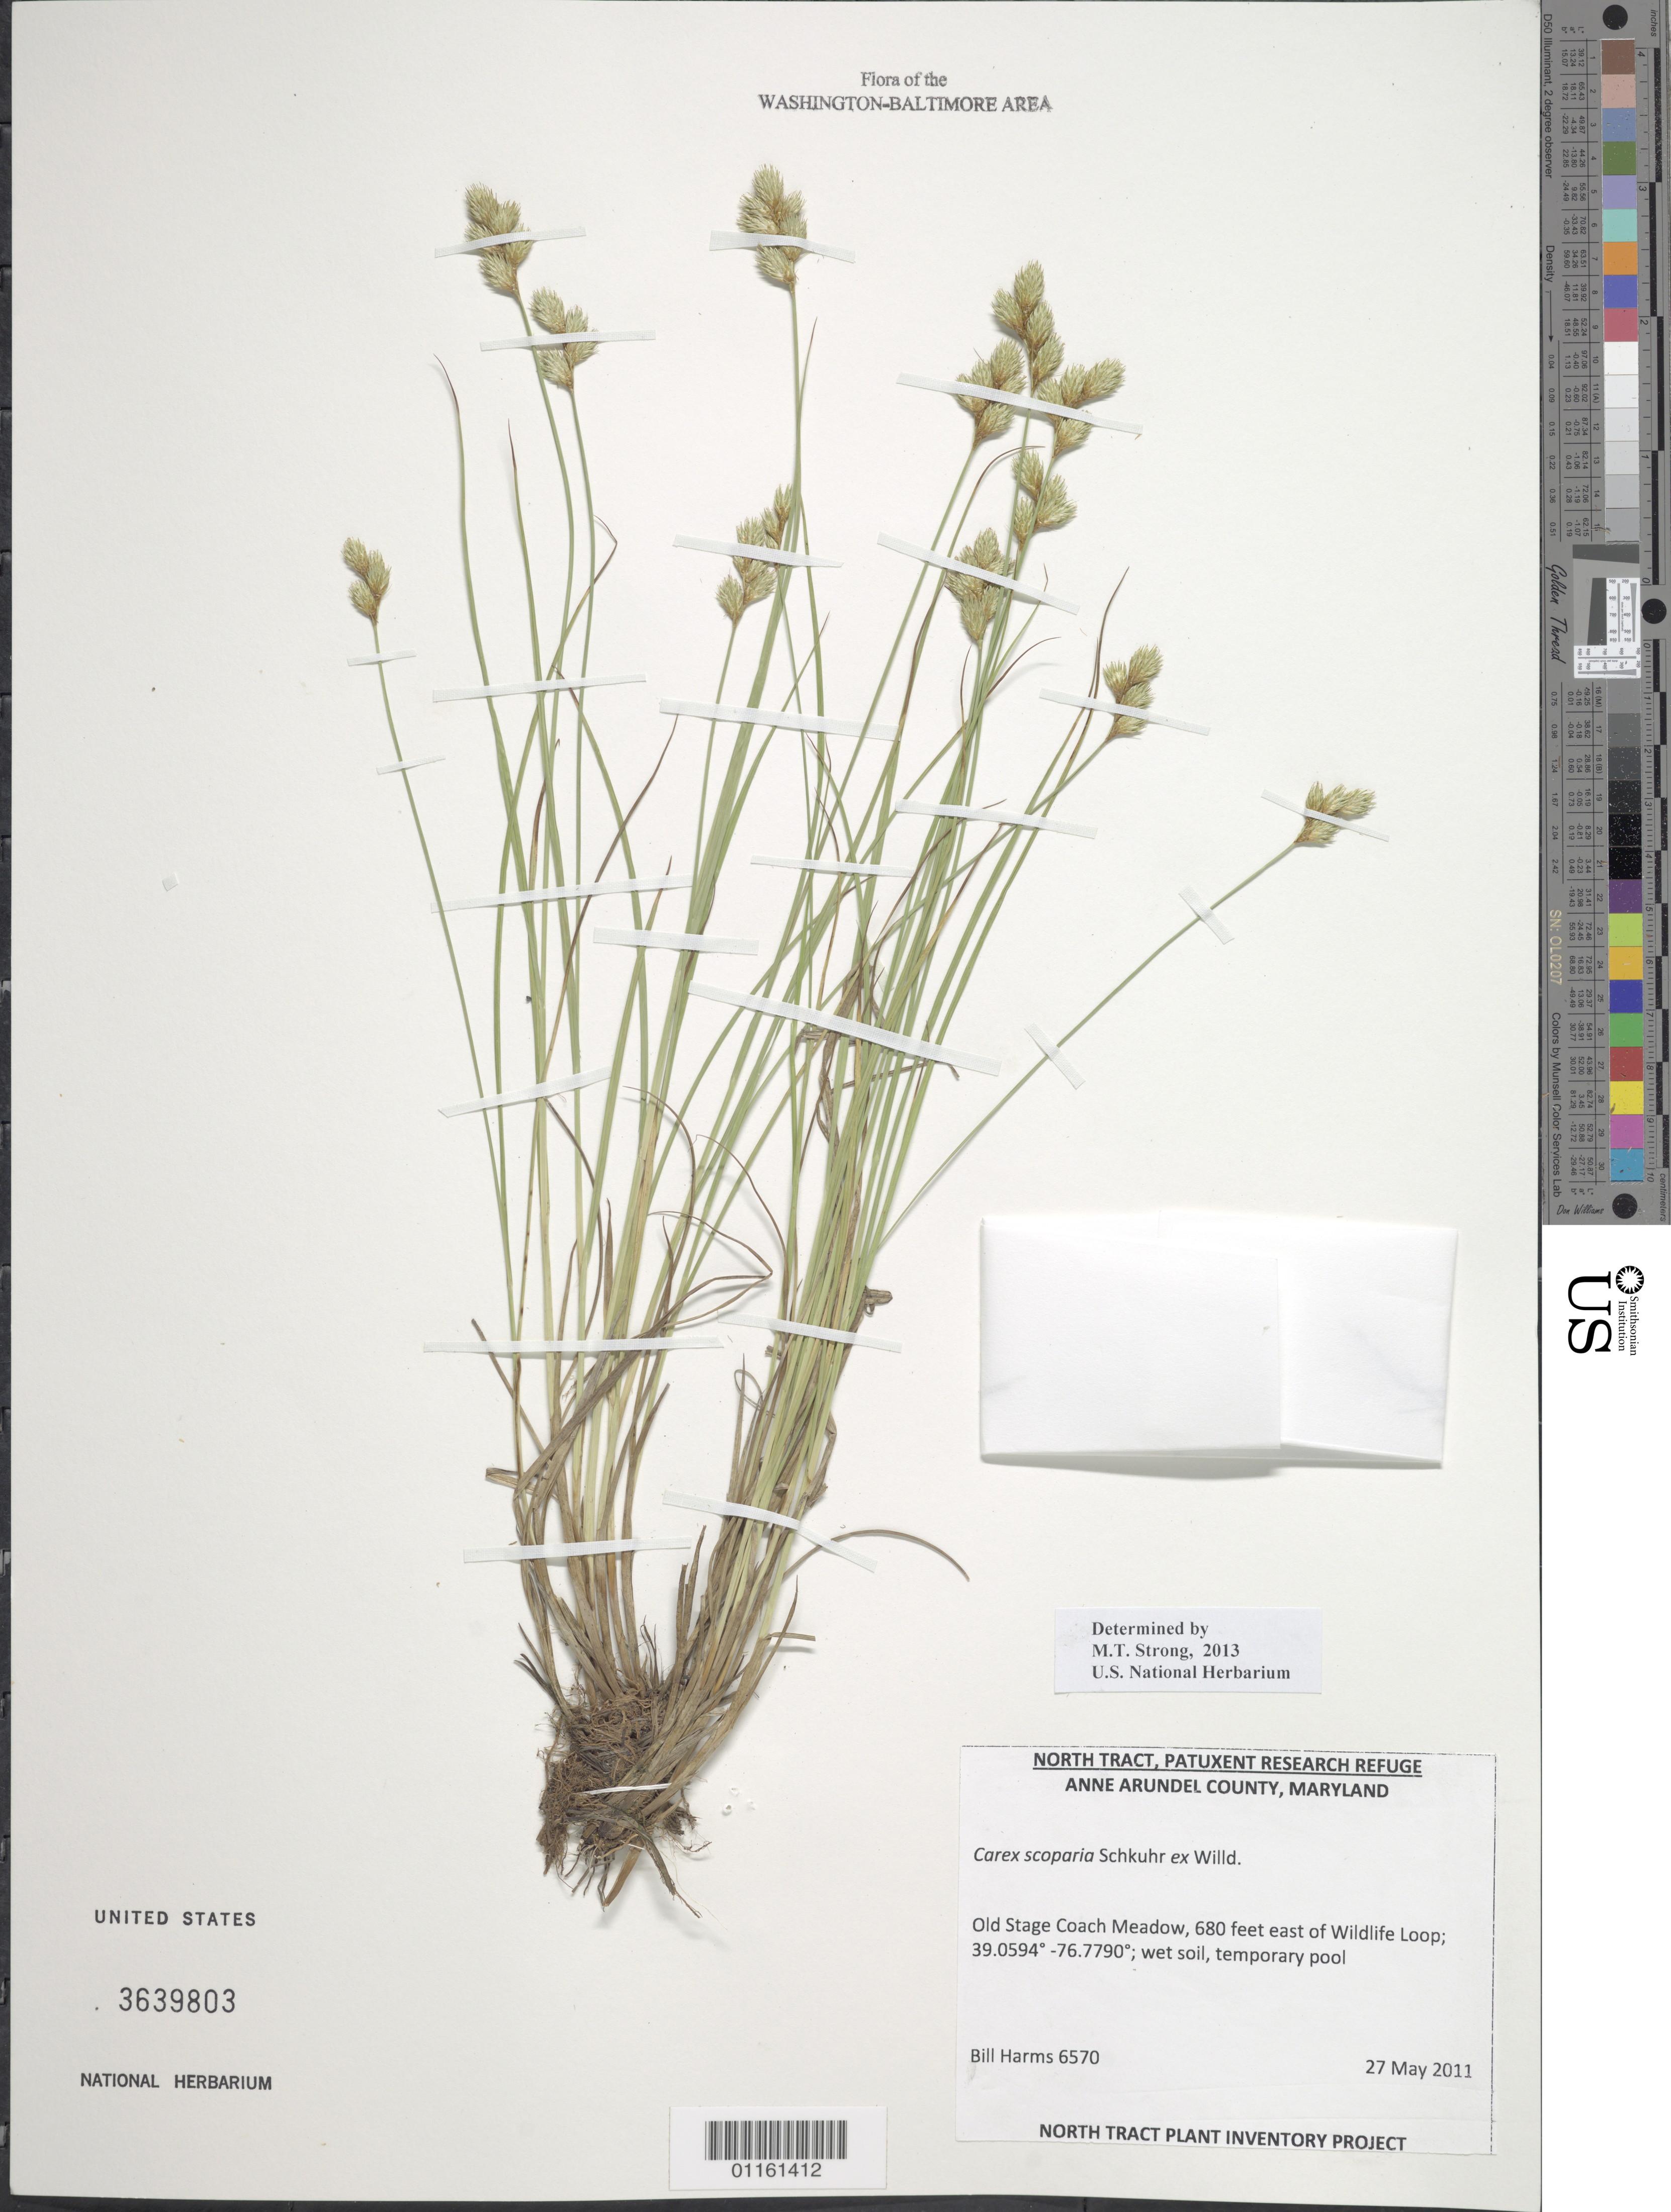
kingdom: Plantae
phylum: Tracheophyta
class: Liliopsida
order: Poales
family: Cyperaceae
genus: Carex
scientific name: Carex scoparia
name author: Schkuhr ex Willd.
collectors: B. Harms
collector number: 6570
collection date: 2011-05-27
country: United States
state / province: Maryland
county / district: Anne Arundel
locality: Old Stage Coach Meadow, 680 feet east of Wildlife Loop.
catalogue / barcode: US 3639803